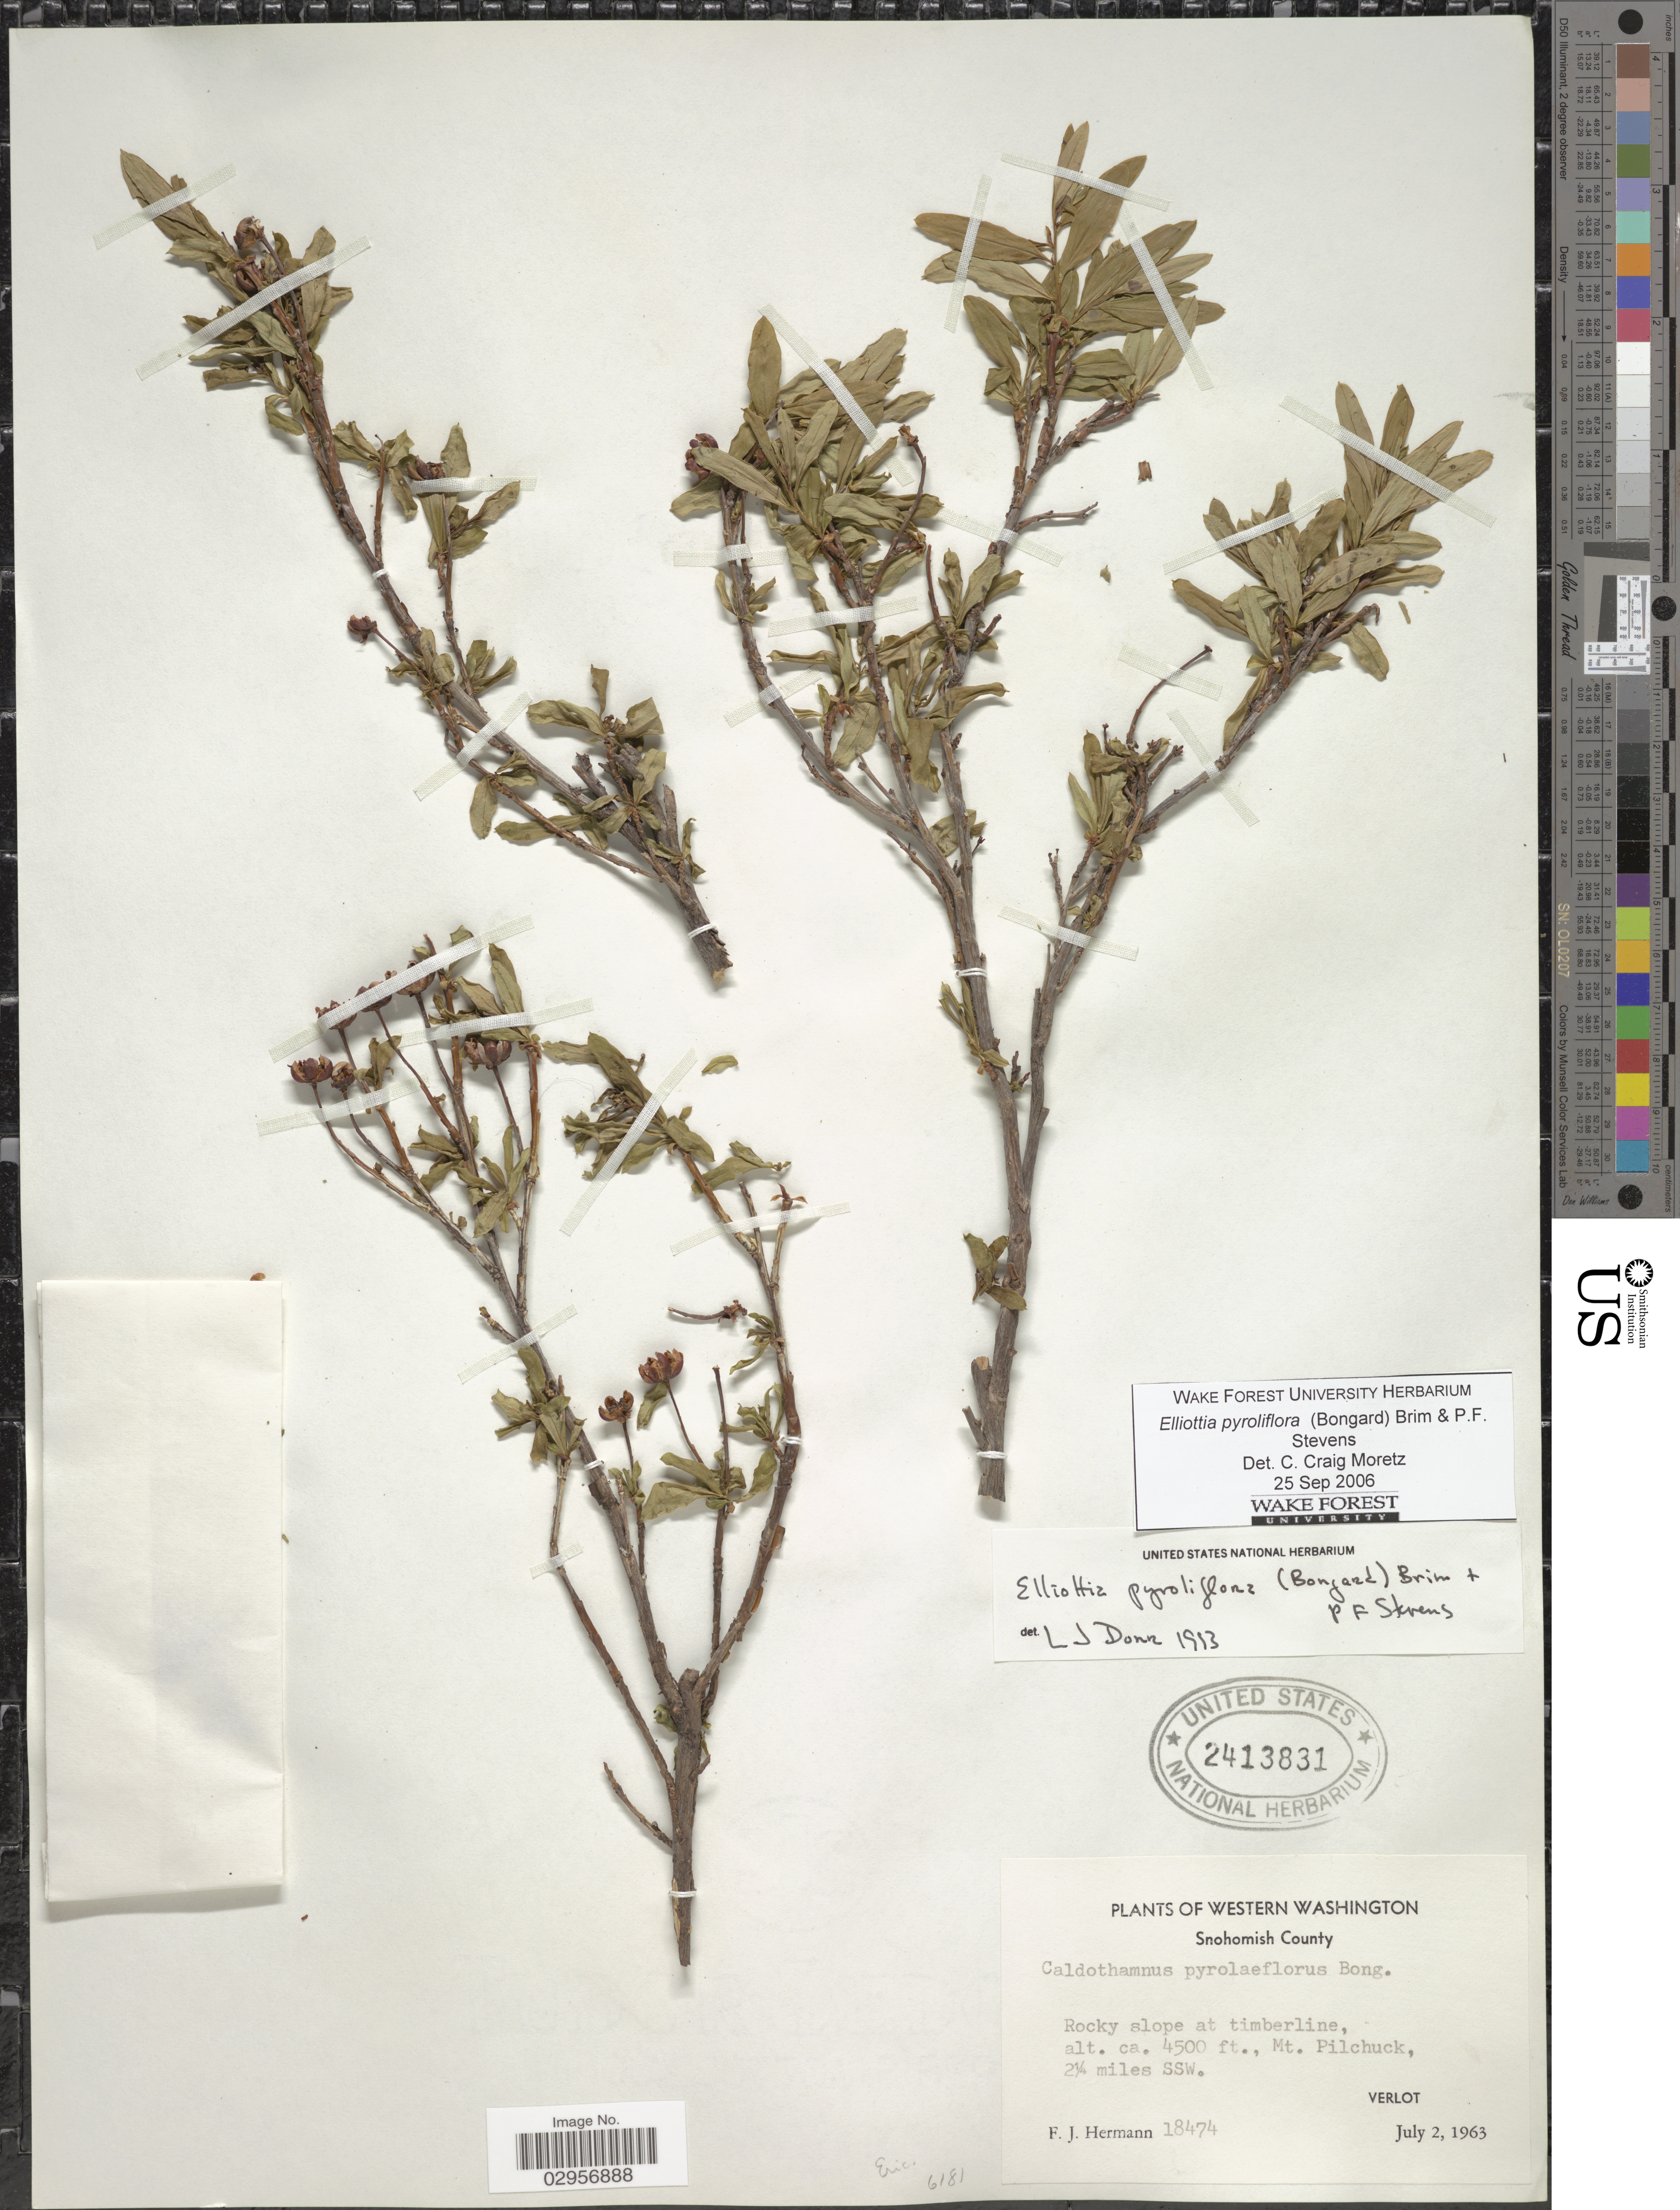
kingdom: Plantae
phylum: Tracheophyta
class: Magnoliopsida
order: Ericales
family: Ericaceae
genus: Elliottia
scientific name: Elliottia pyroliflora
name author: (Bong.) P.F. Stevens & Brim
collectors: F. J. Hermann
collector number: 18474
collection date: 1963-07-02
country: United States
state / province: Washington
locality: Western Washington, Rocky slope at timberline, Mt. Pilchuck, 2¼ miles SSW, Verlot.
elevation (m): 1372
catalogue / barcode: US 2413831